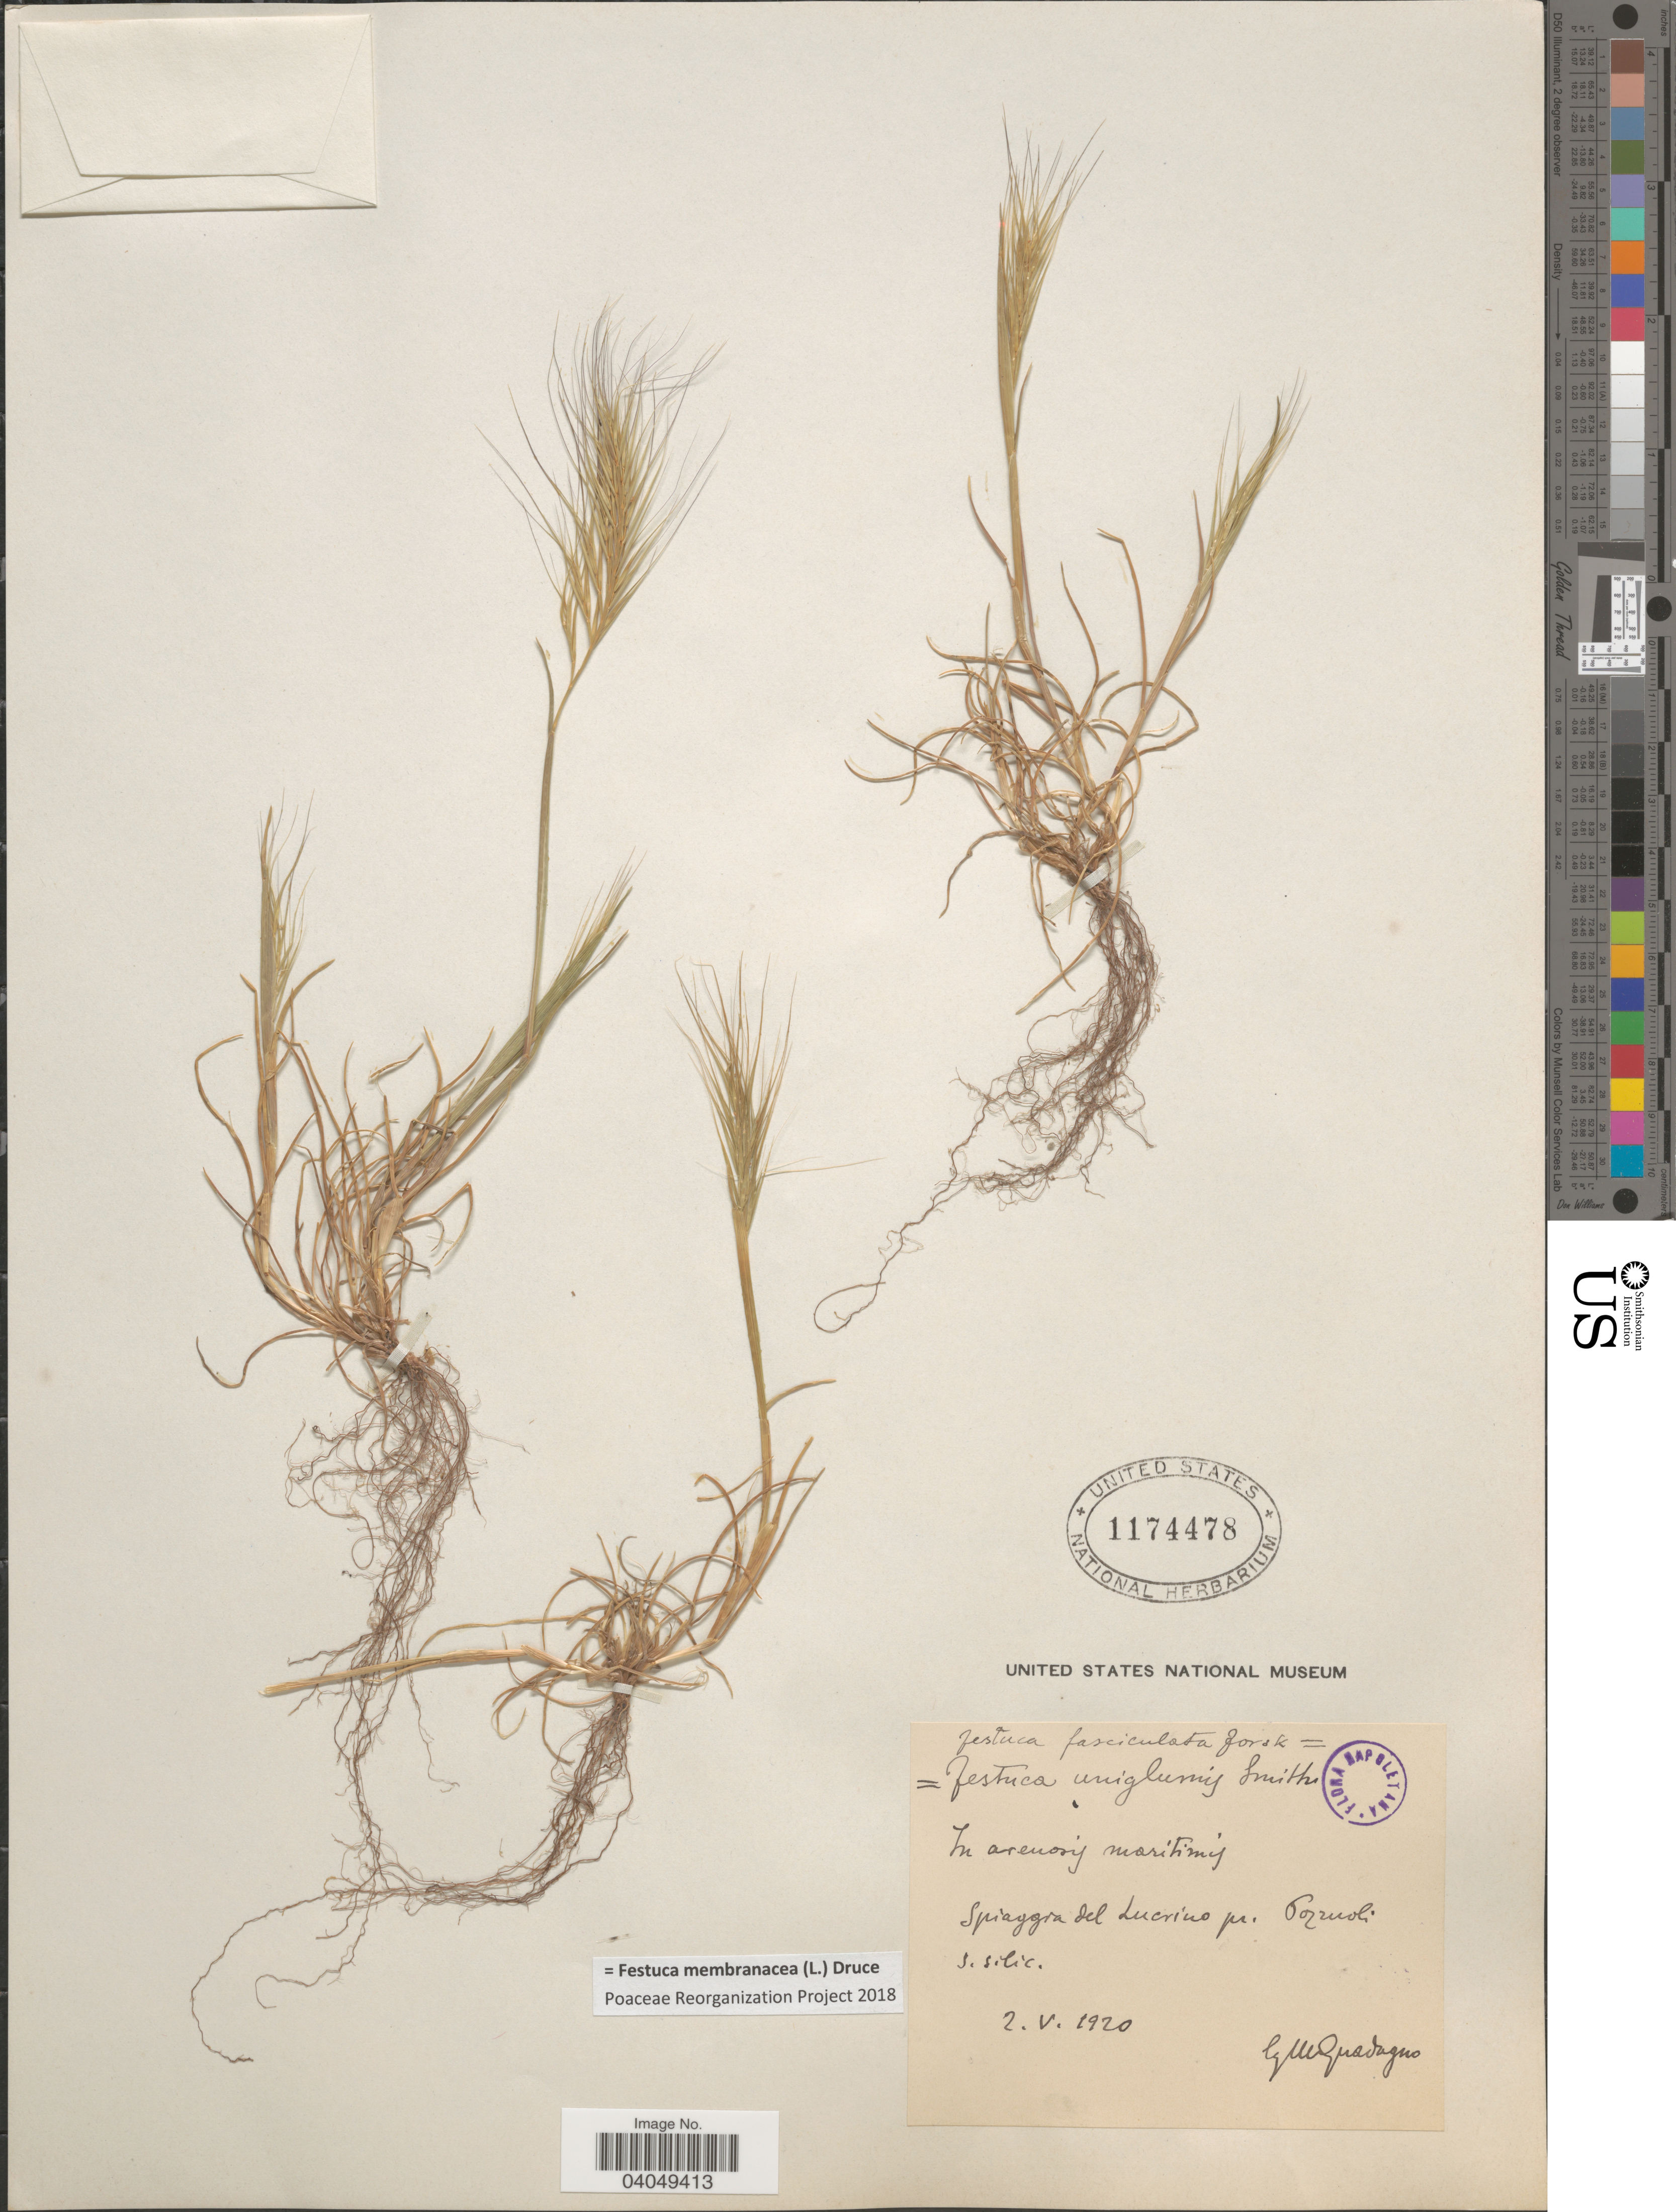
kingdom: Plantae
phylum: Tracheophyta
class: Liliopsida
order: Poales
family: Poaceae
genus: Festuca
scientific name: Festuca membranacea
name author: Kit.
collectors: G. Guadagno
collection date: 1920-05-02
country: Italy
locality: Spiaggra del Lucrino pr. Pozzuoli.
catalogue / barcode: US 1174478